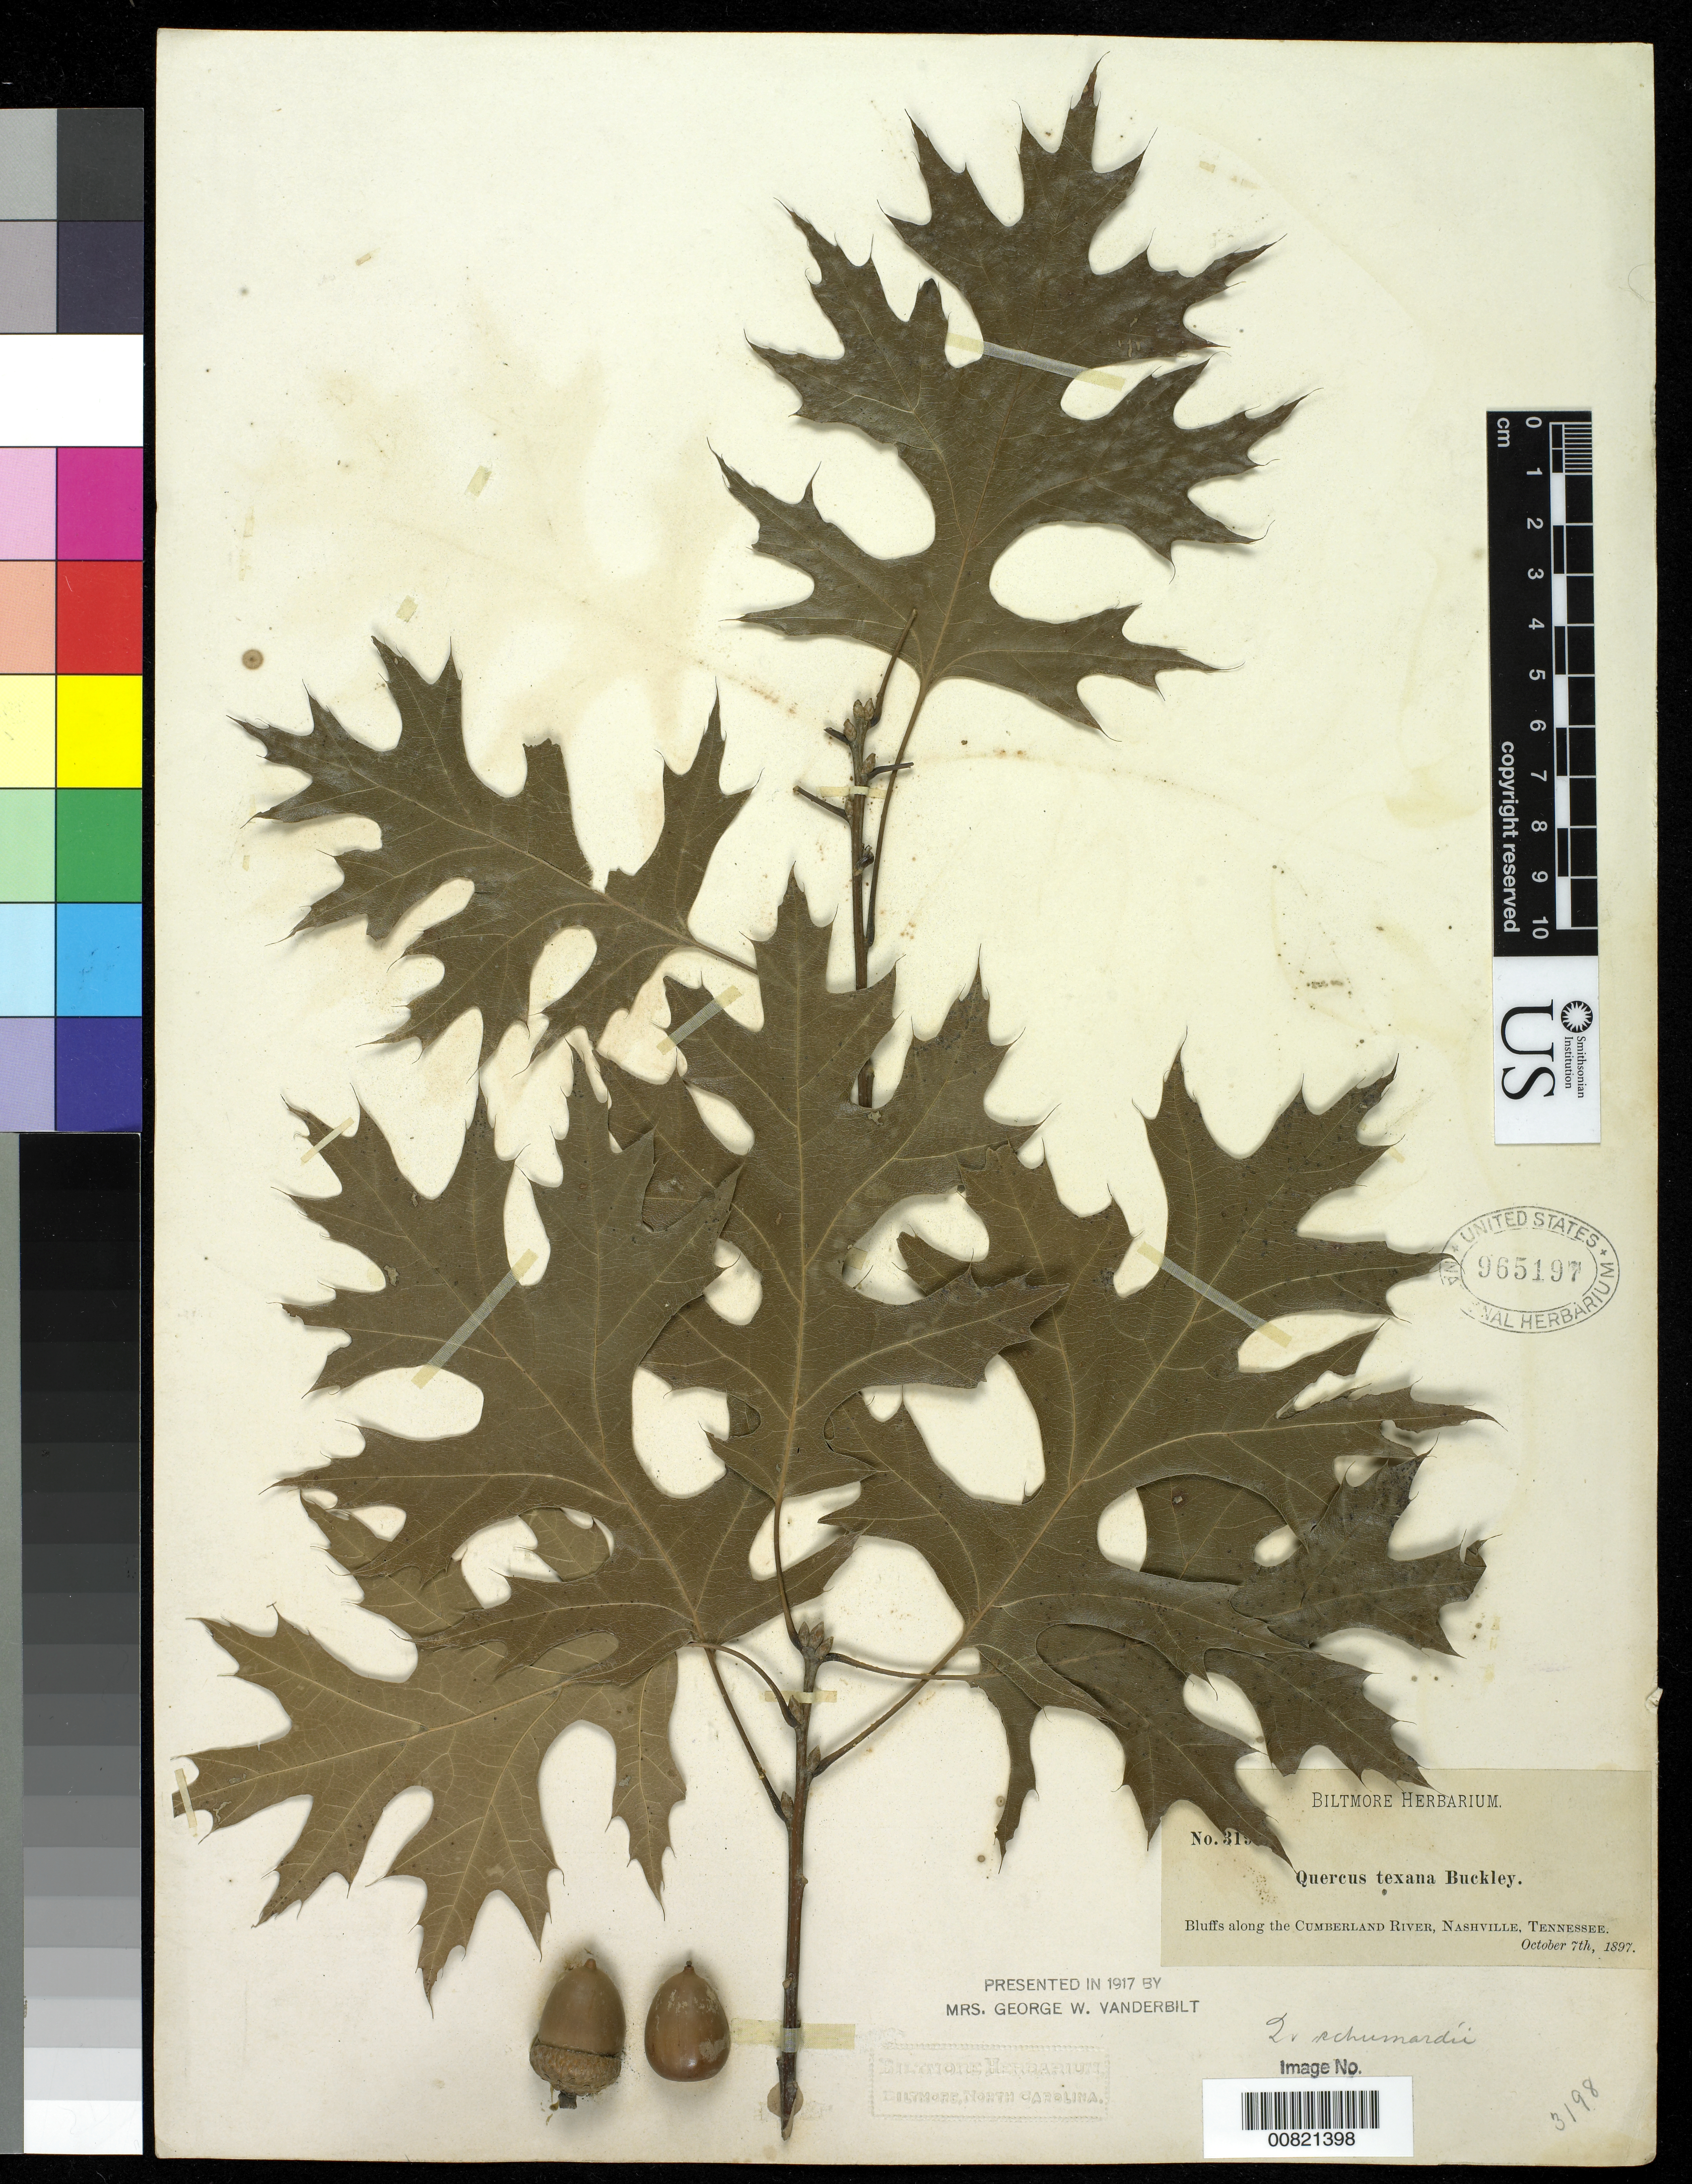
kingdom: Plantae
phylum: Tracheophyta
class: Magnoliopsida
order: Fagales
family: Fagaceae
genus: Quercus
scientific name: Quercus shumardii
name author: Buckley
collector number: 3198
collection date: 1897-10-07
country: United States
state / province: Tennessee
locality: Bluffs along the Cumberland River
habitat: Bluffs along Cumberland River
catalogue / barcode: US 965197